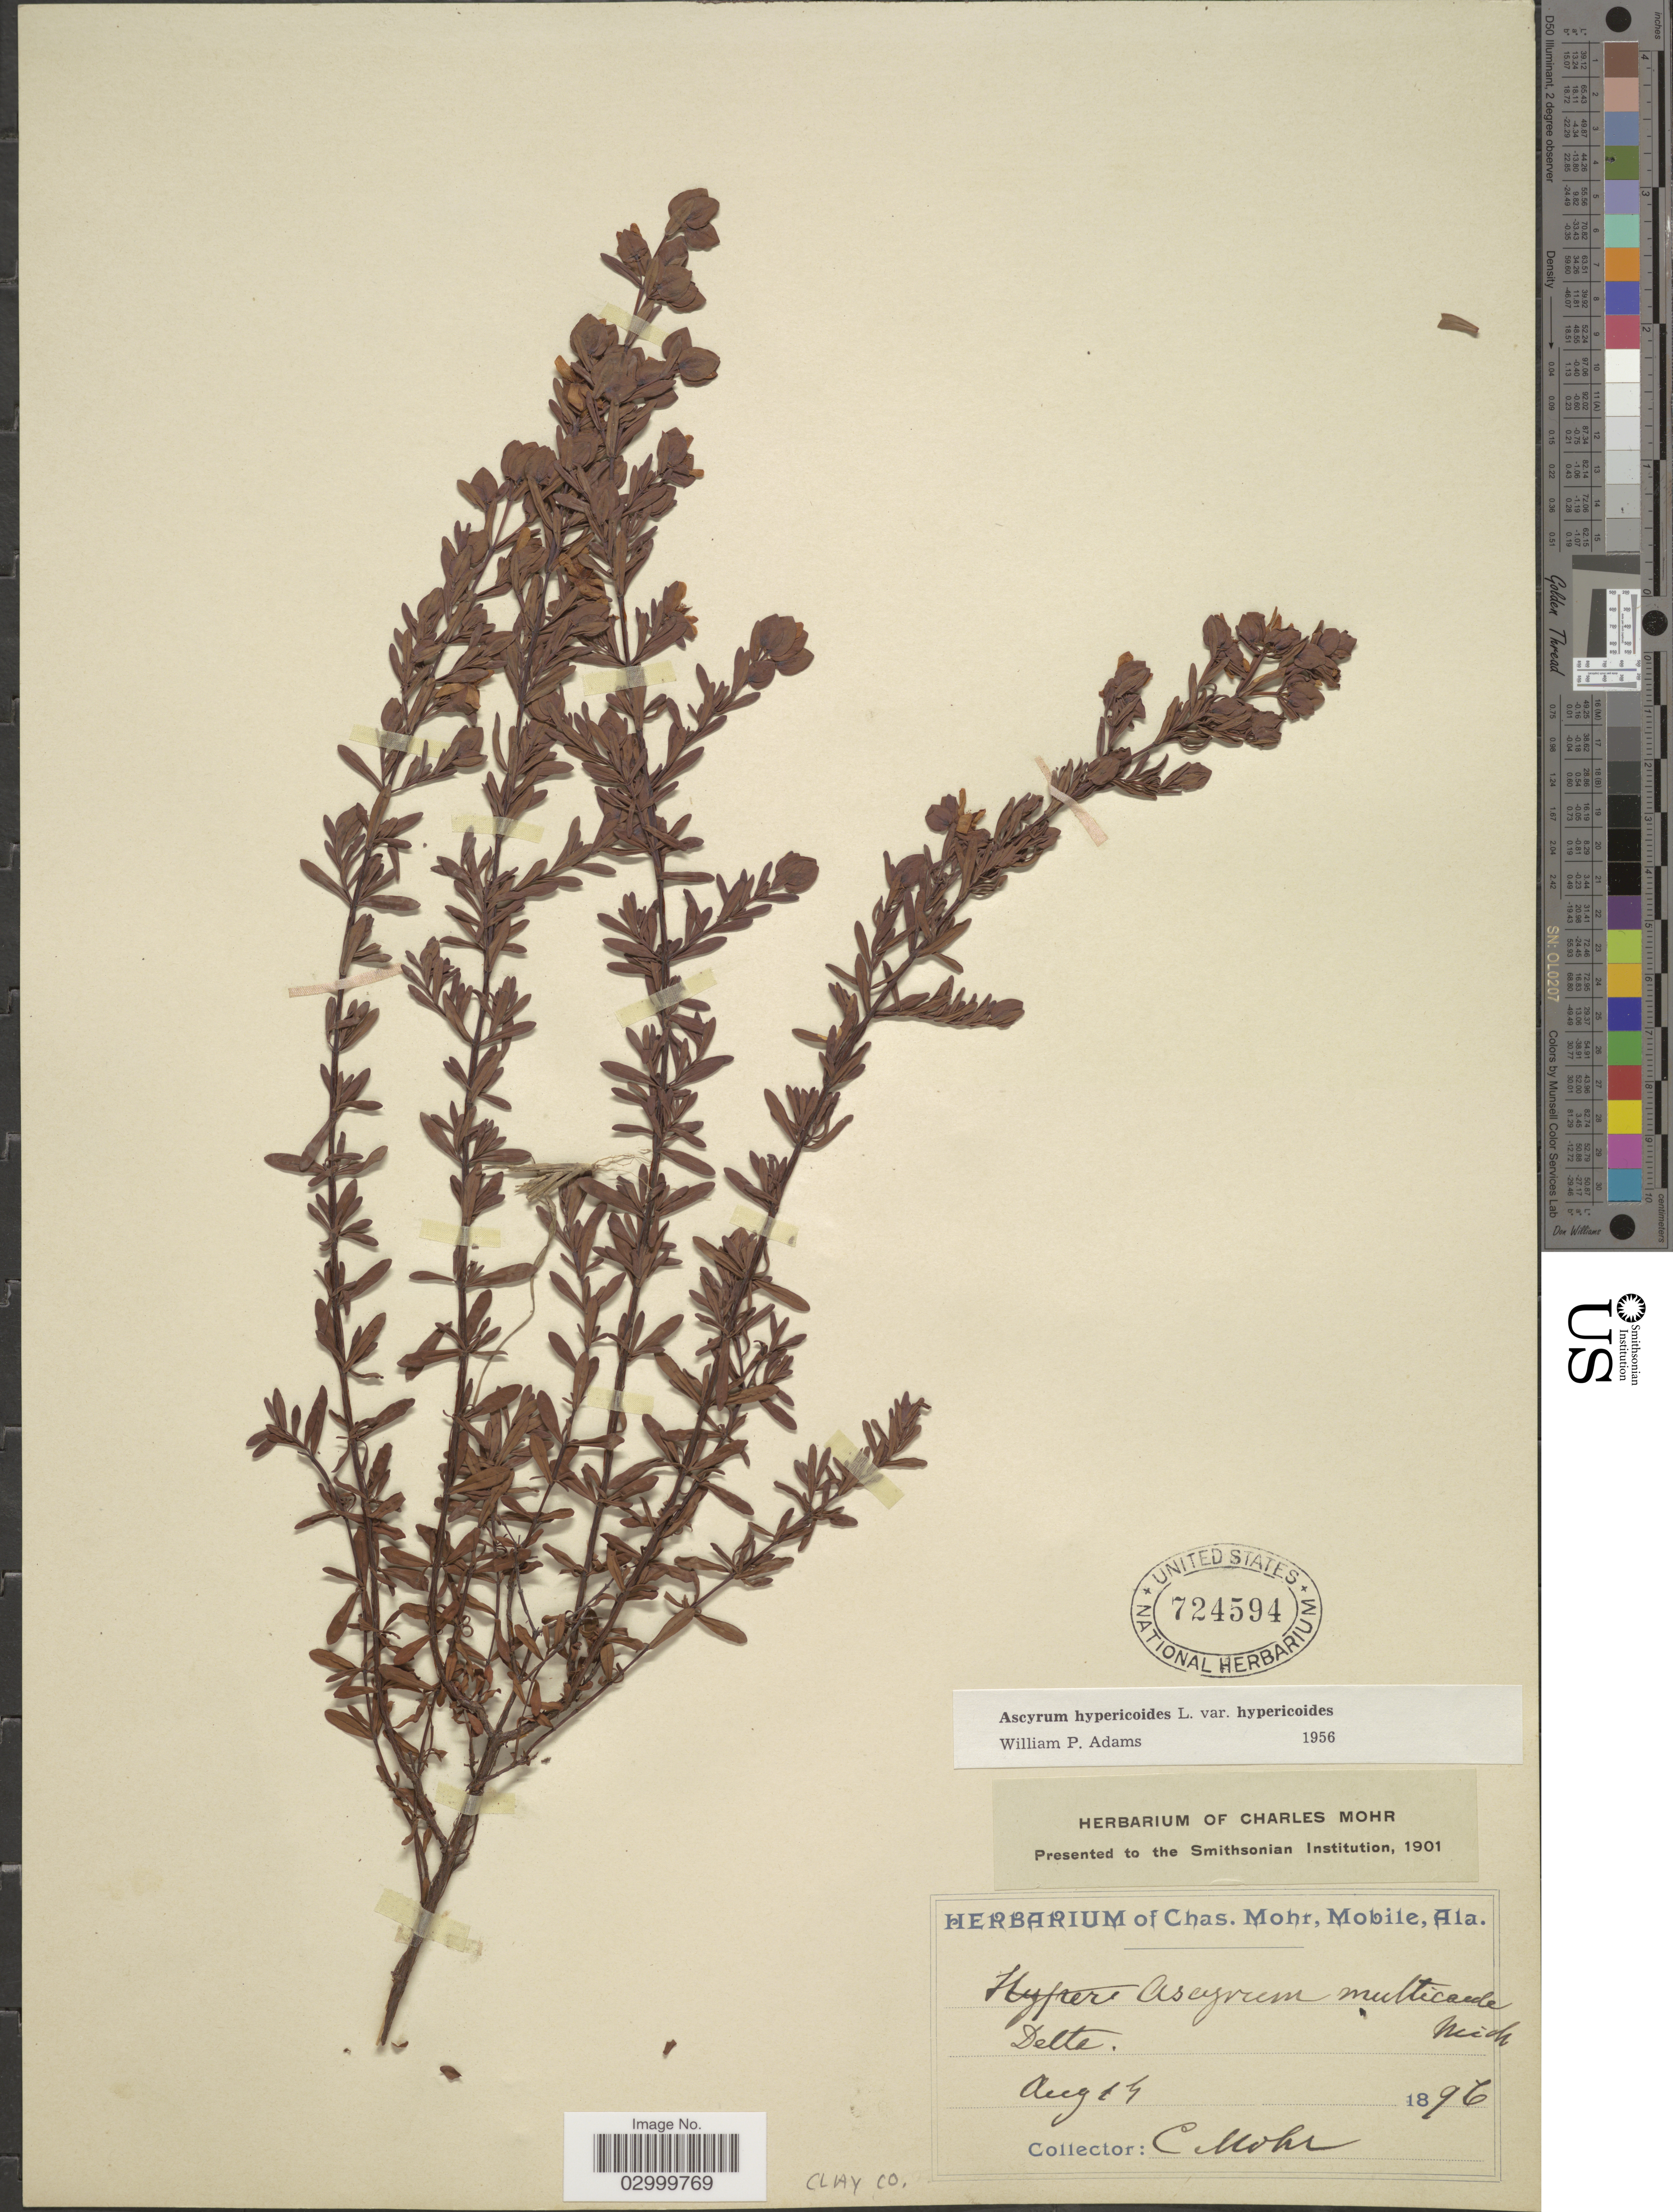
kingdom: Plantae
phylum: Tracheophyta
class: Magnoliopsida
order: Malpighiales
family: Hypericaceae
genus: Hypericum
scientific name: Hypericum hypericoides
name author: (L.) Crantz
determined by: Strong, Mark T., (BOT), Smithsonian Institution - National Museum of Natural History (UNITED STATES)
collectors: C. T. Mohr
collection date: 1896-08-13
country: United States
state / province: Alabama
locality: Clay Co.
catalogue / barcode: US 724594